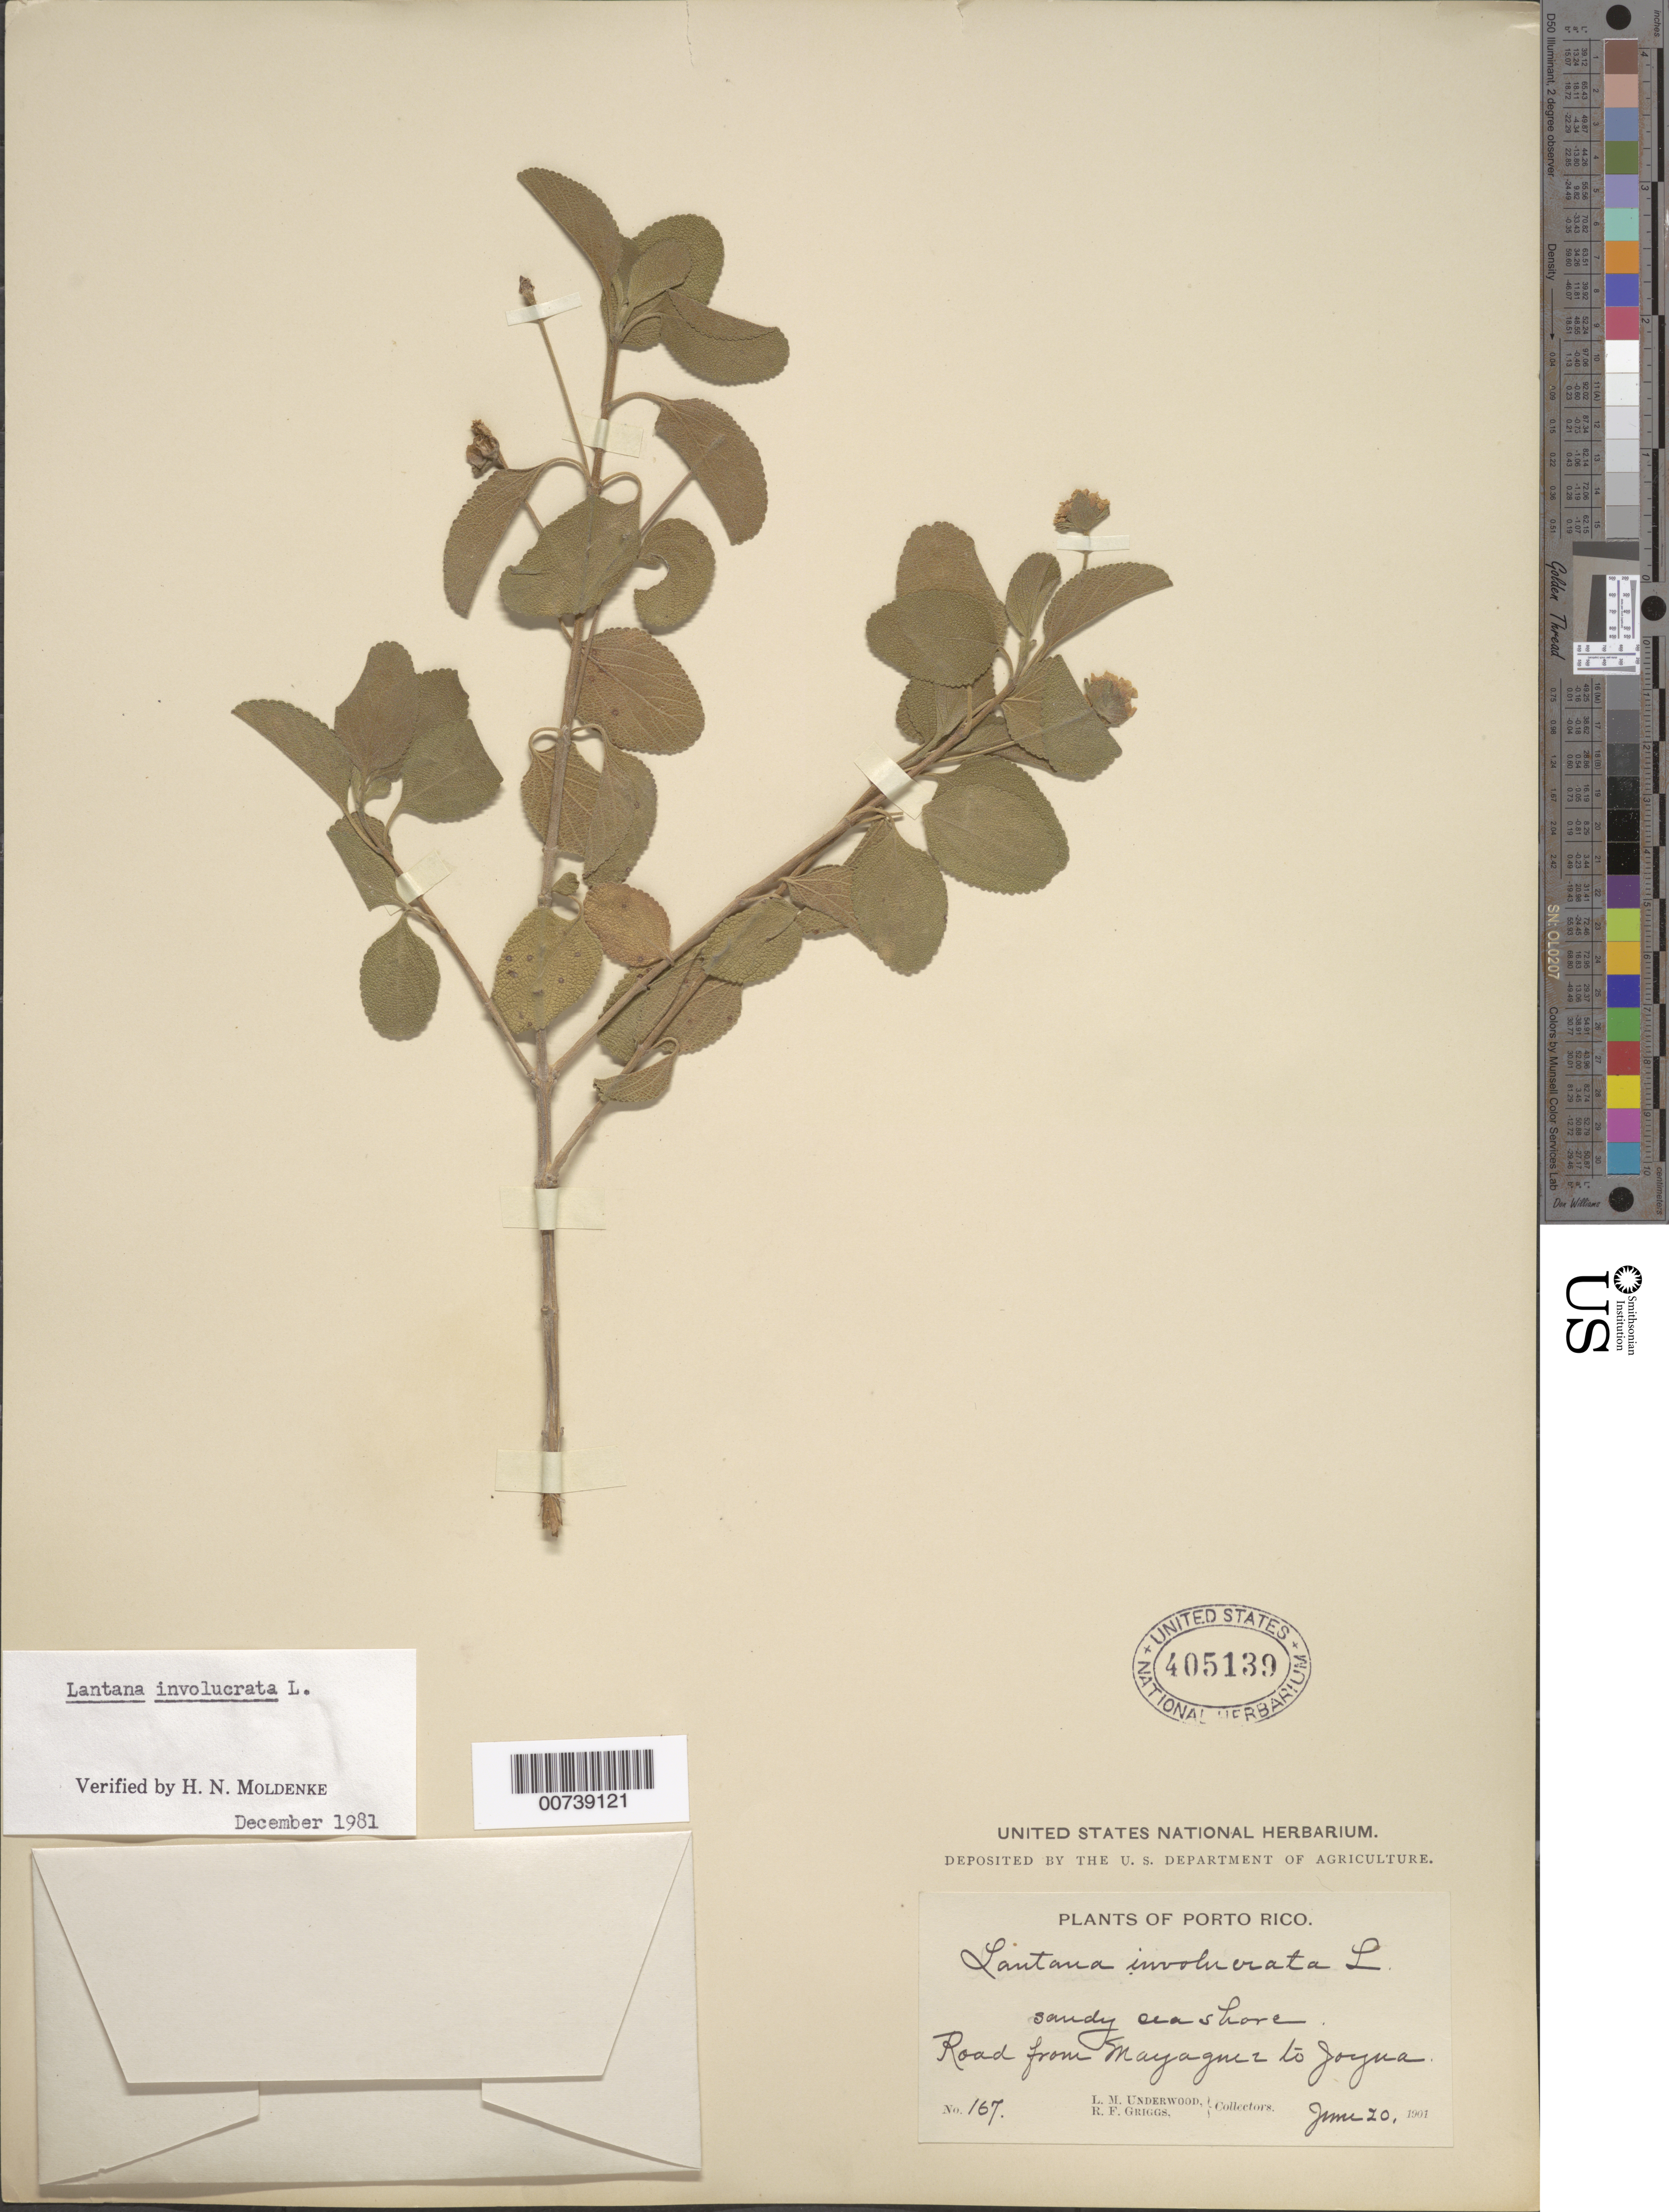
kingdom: Plantae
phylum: Tracheophyta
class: Magnoliopsida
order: Lamiales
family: Verbenaceae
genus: Lantana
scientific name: Lantana involucrata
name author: L.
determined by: Moldenke, H. N.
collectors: L. M. Underwood & R. F. Griggs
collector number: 167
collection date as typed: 20 Jun 1901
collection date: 1901-06-20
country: Puerto Rico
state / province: Mayagüez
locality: Road from Mayaguez to Jayua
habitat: Sandy seashore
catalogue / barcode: US 405139